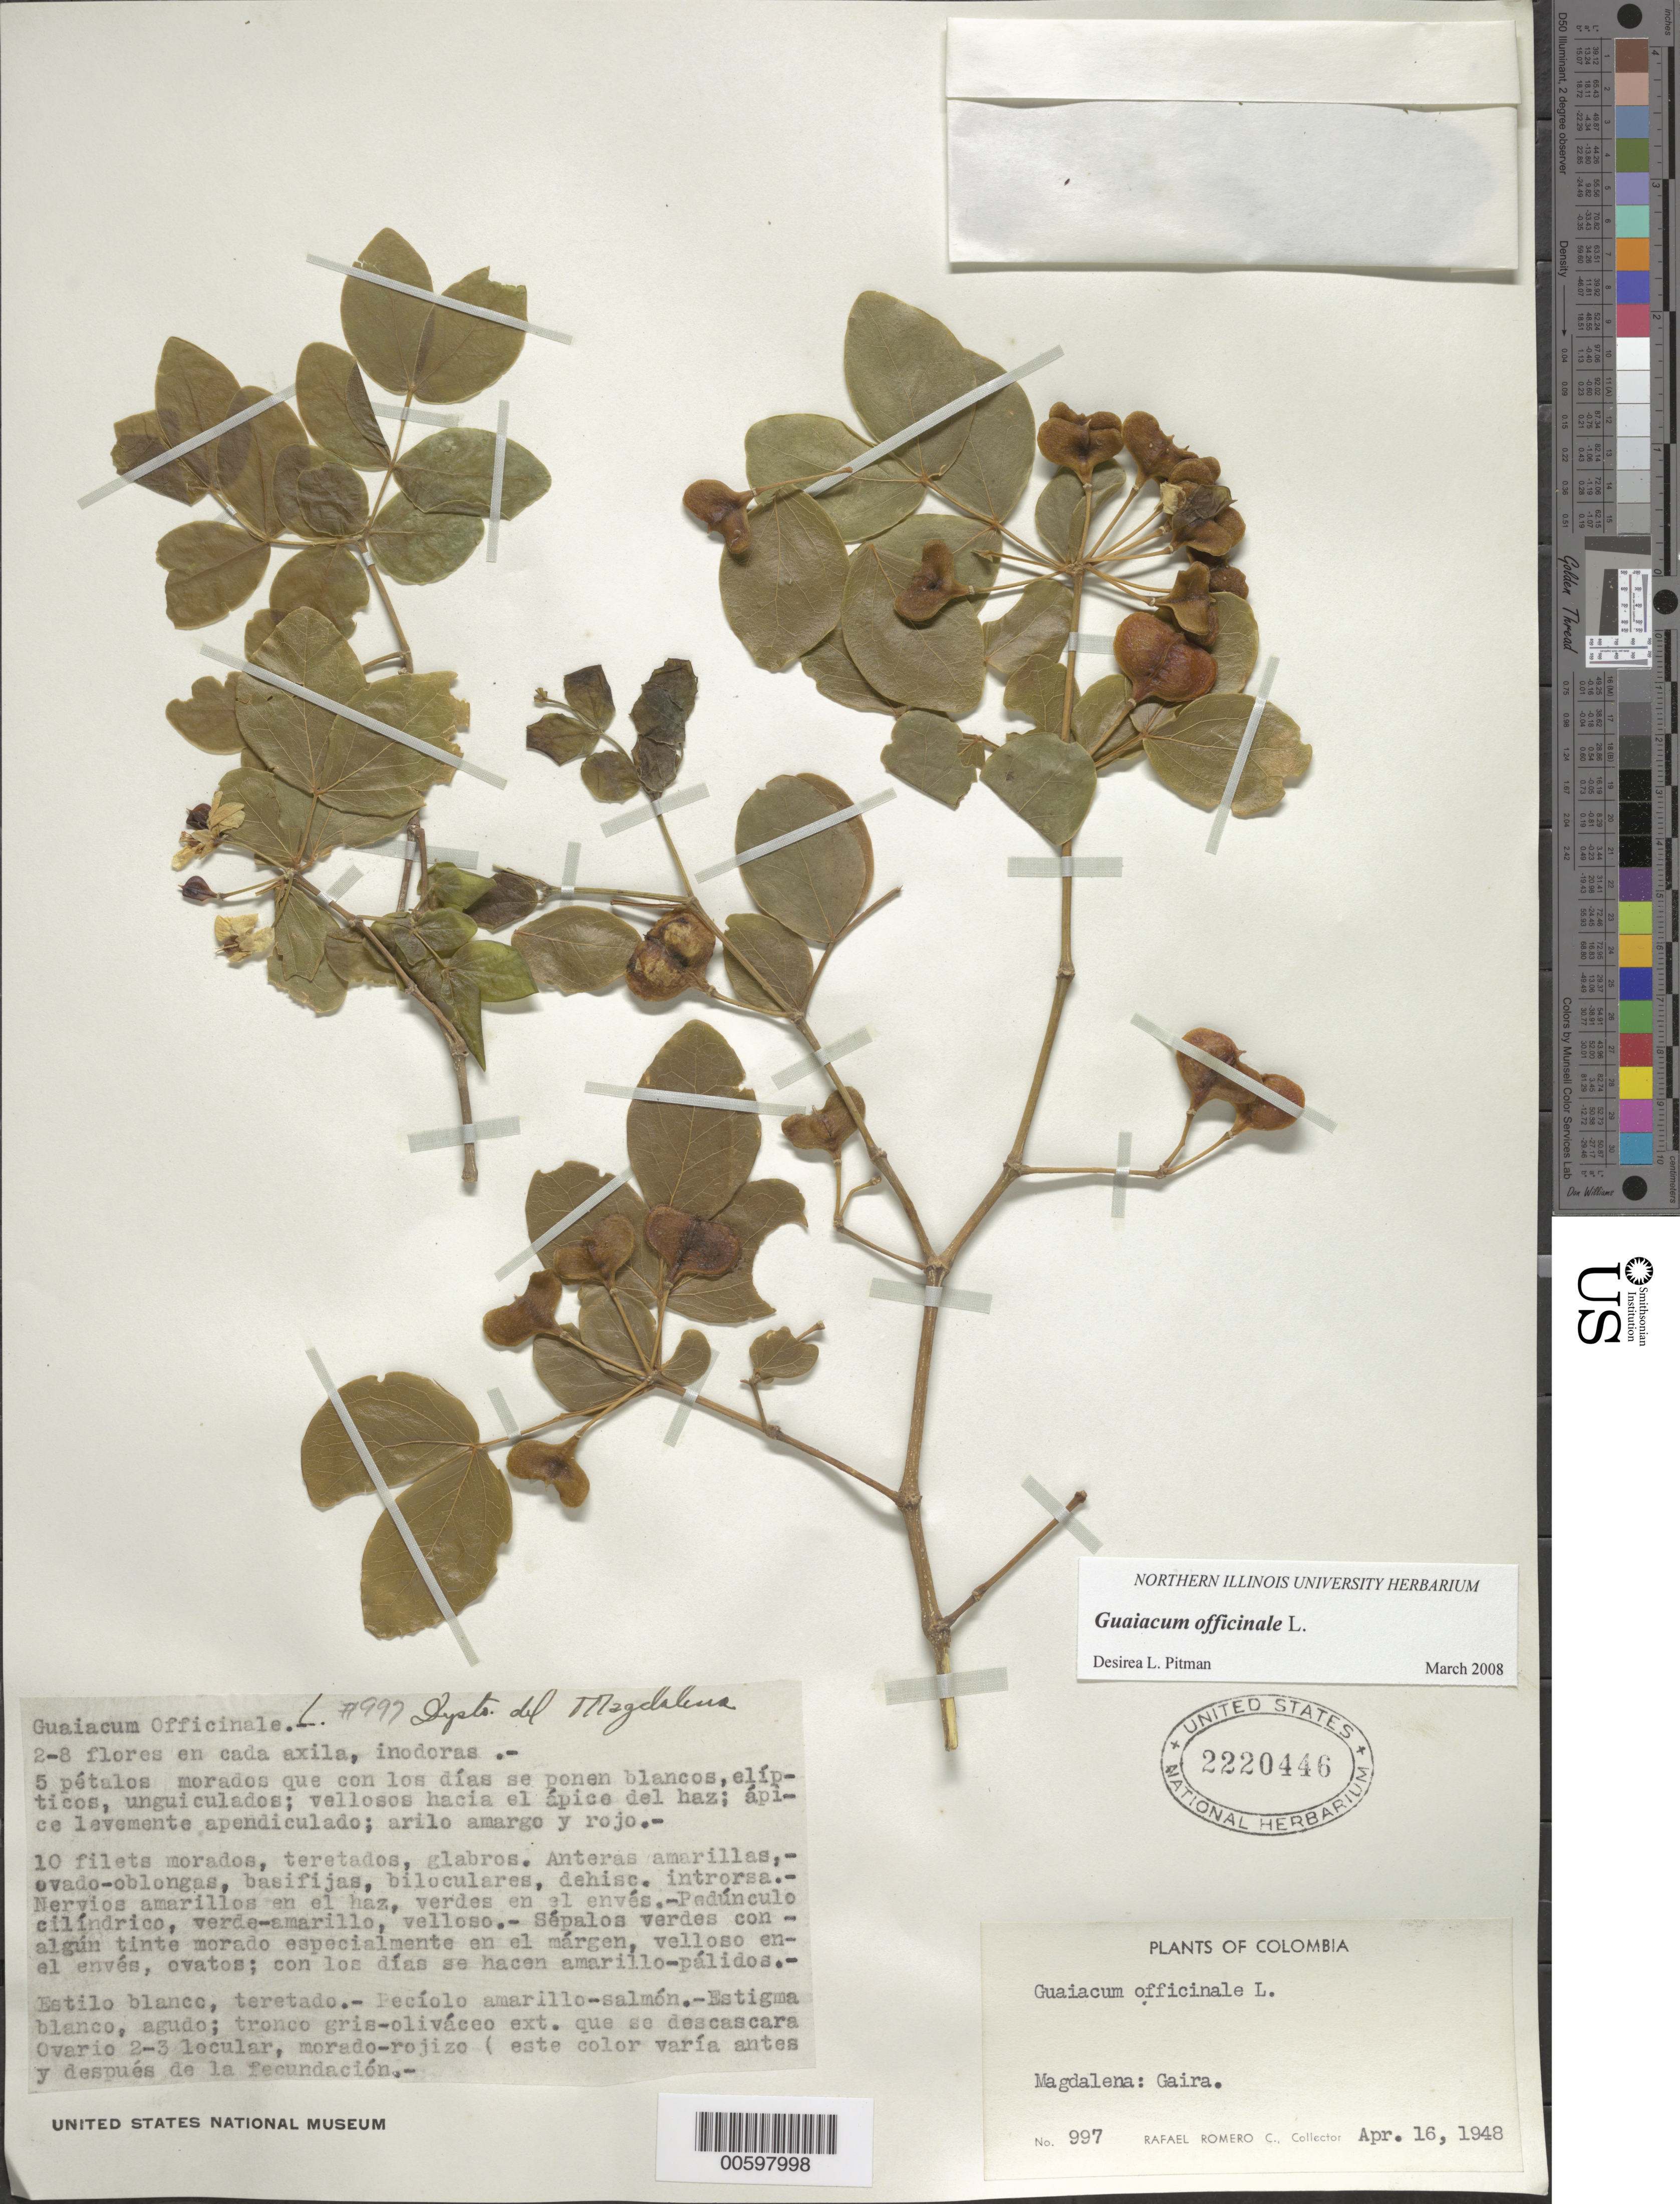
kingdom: Plantae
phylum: Tracheophyta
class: Magnoliopsida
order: Zygophyllales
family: Zygophyllaceae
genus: Guaiacum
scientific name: Guaiacum officinale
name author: L.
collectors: R. Romero Castañeda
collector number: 997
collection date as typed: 16 Apr 1948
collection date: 1948-04-16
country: Colombia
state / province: Magdalena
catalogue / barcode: US 2220446